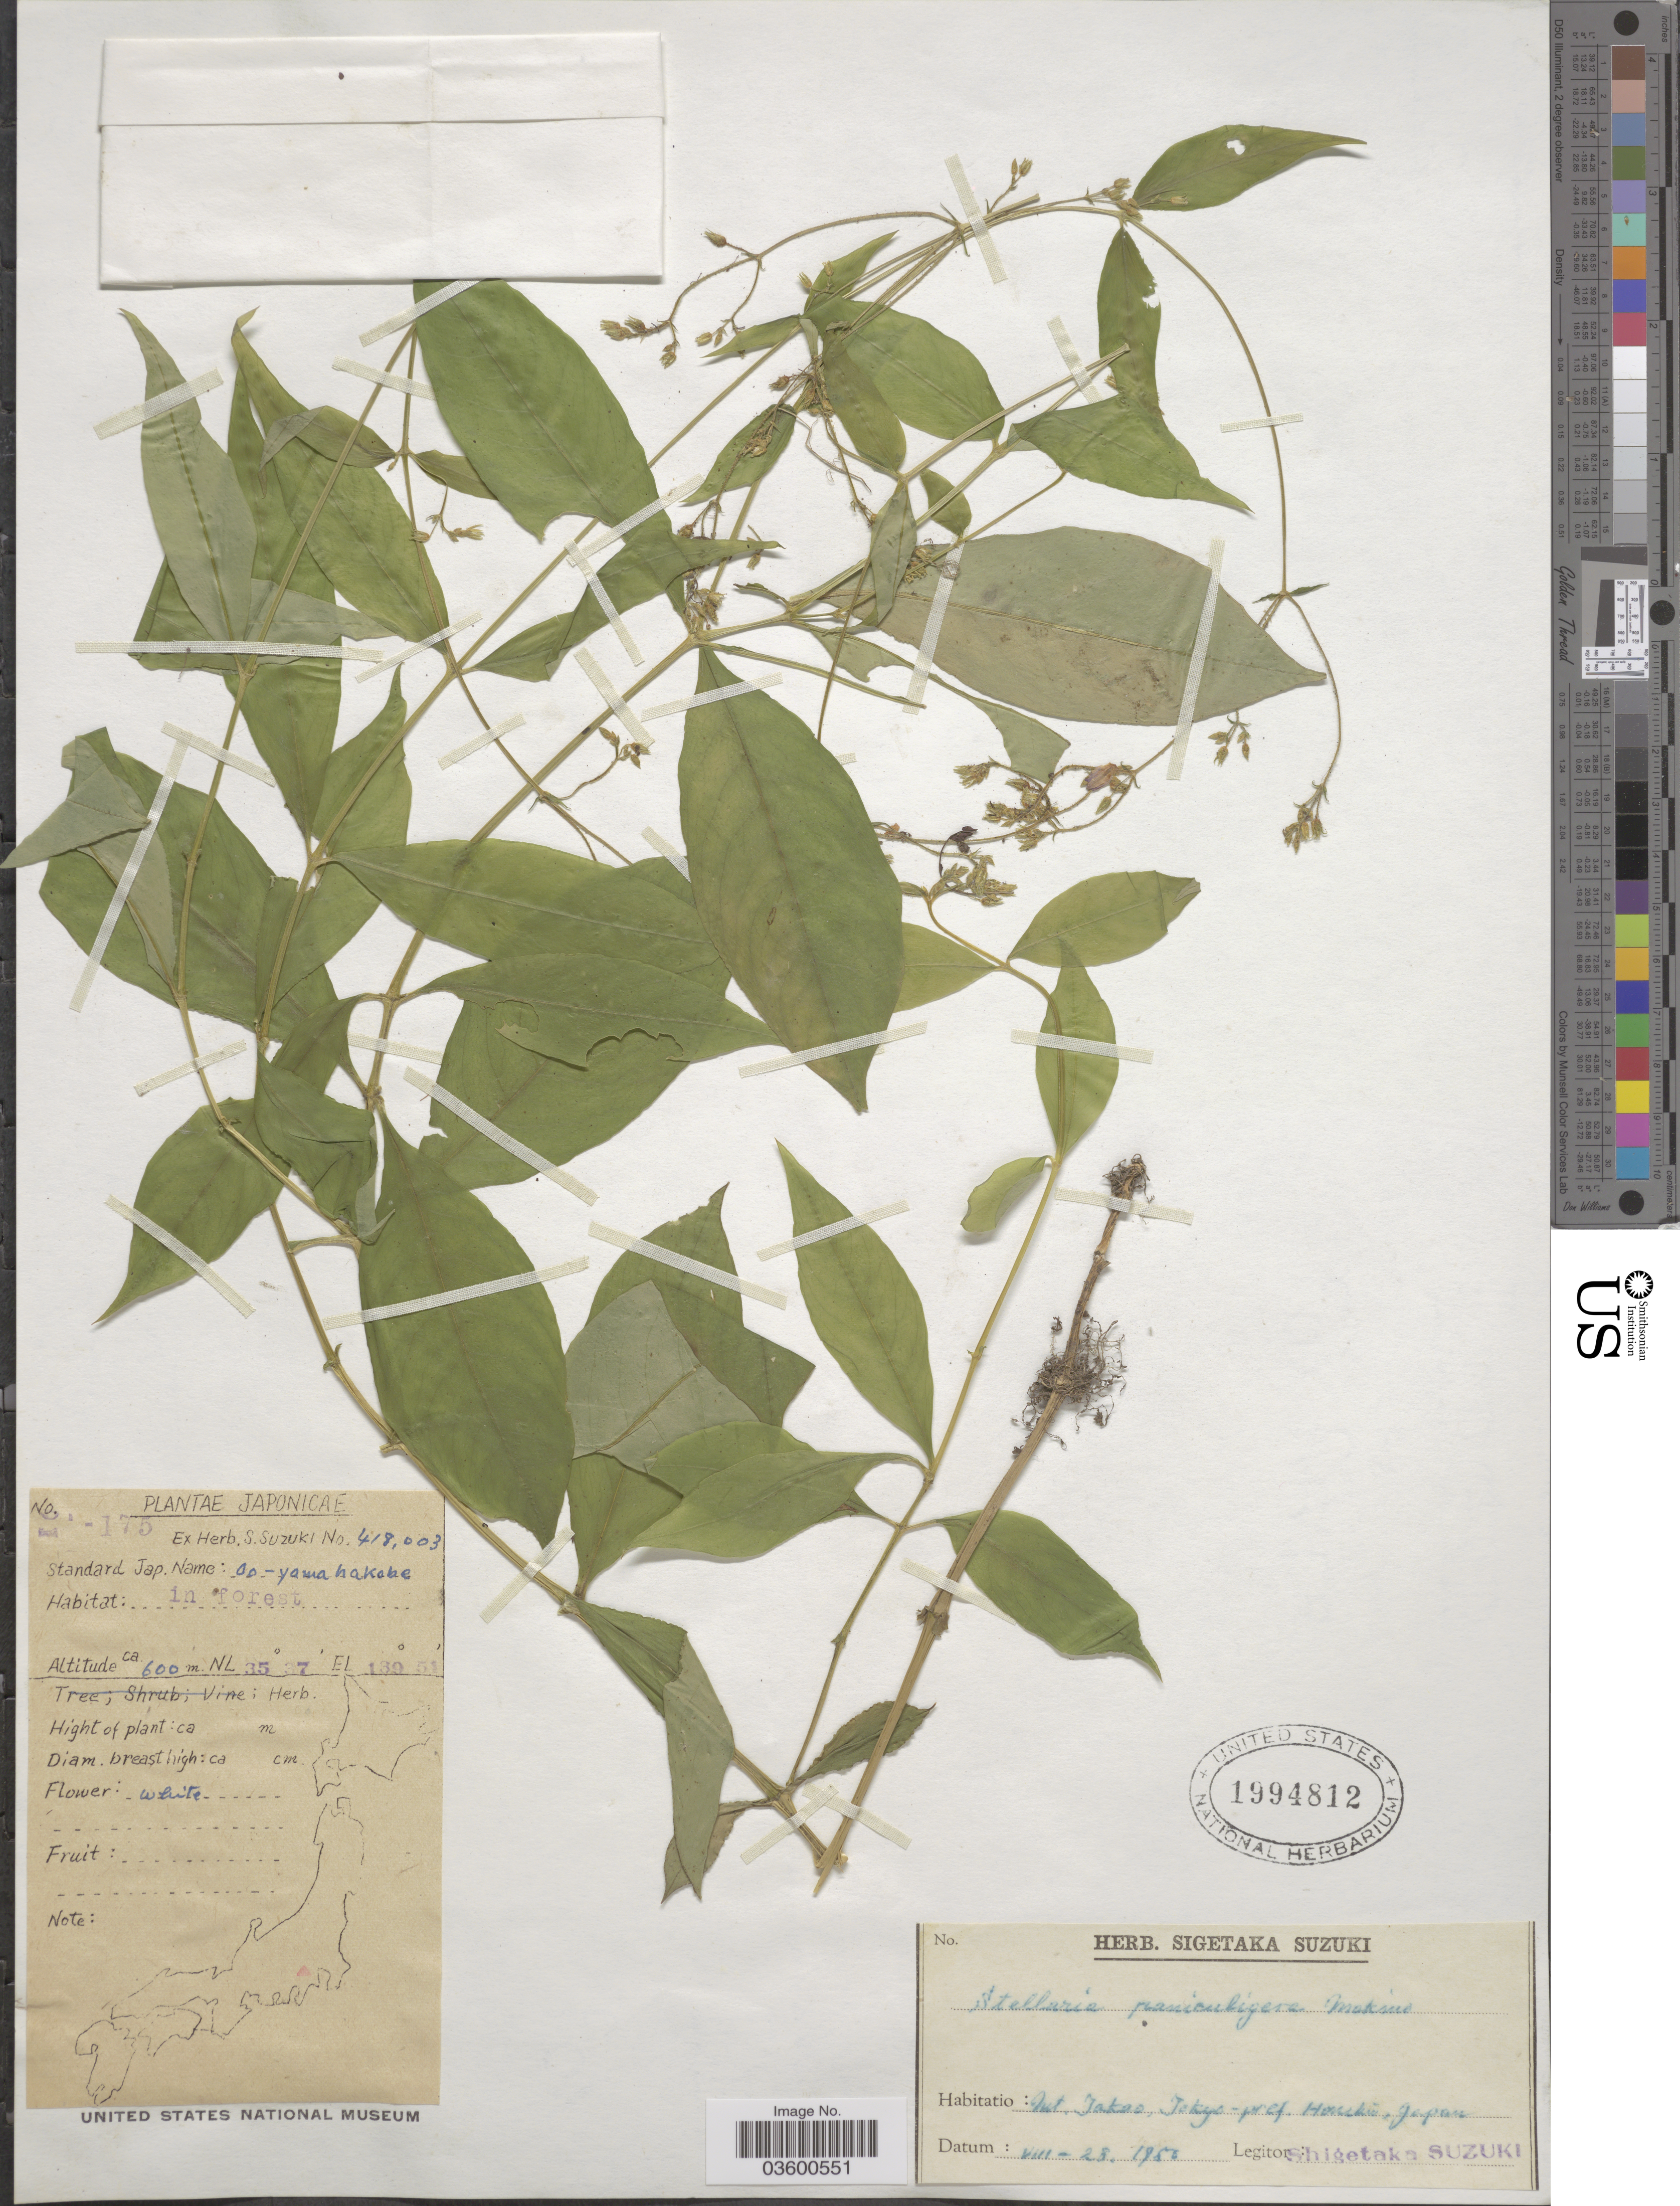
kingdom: Plantae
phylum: Tracheophyta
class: Magnoliopsida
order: Caryophyllales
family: Caryophyllaceae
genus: Stellaria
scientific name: Stellaria paniculigera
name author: Makino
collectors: S. Suzuki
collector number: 175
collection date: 1950-08-25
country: Japan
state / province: Tokyo, Federal City of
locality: Mt. Takao, Tokyo-Pref. Honshiu.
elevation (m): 600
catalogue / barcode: US 1994812